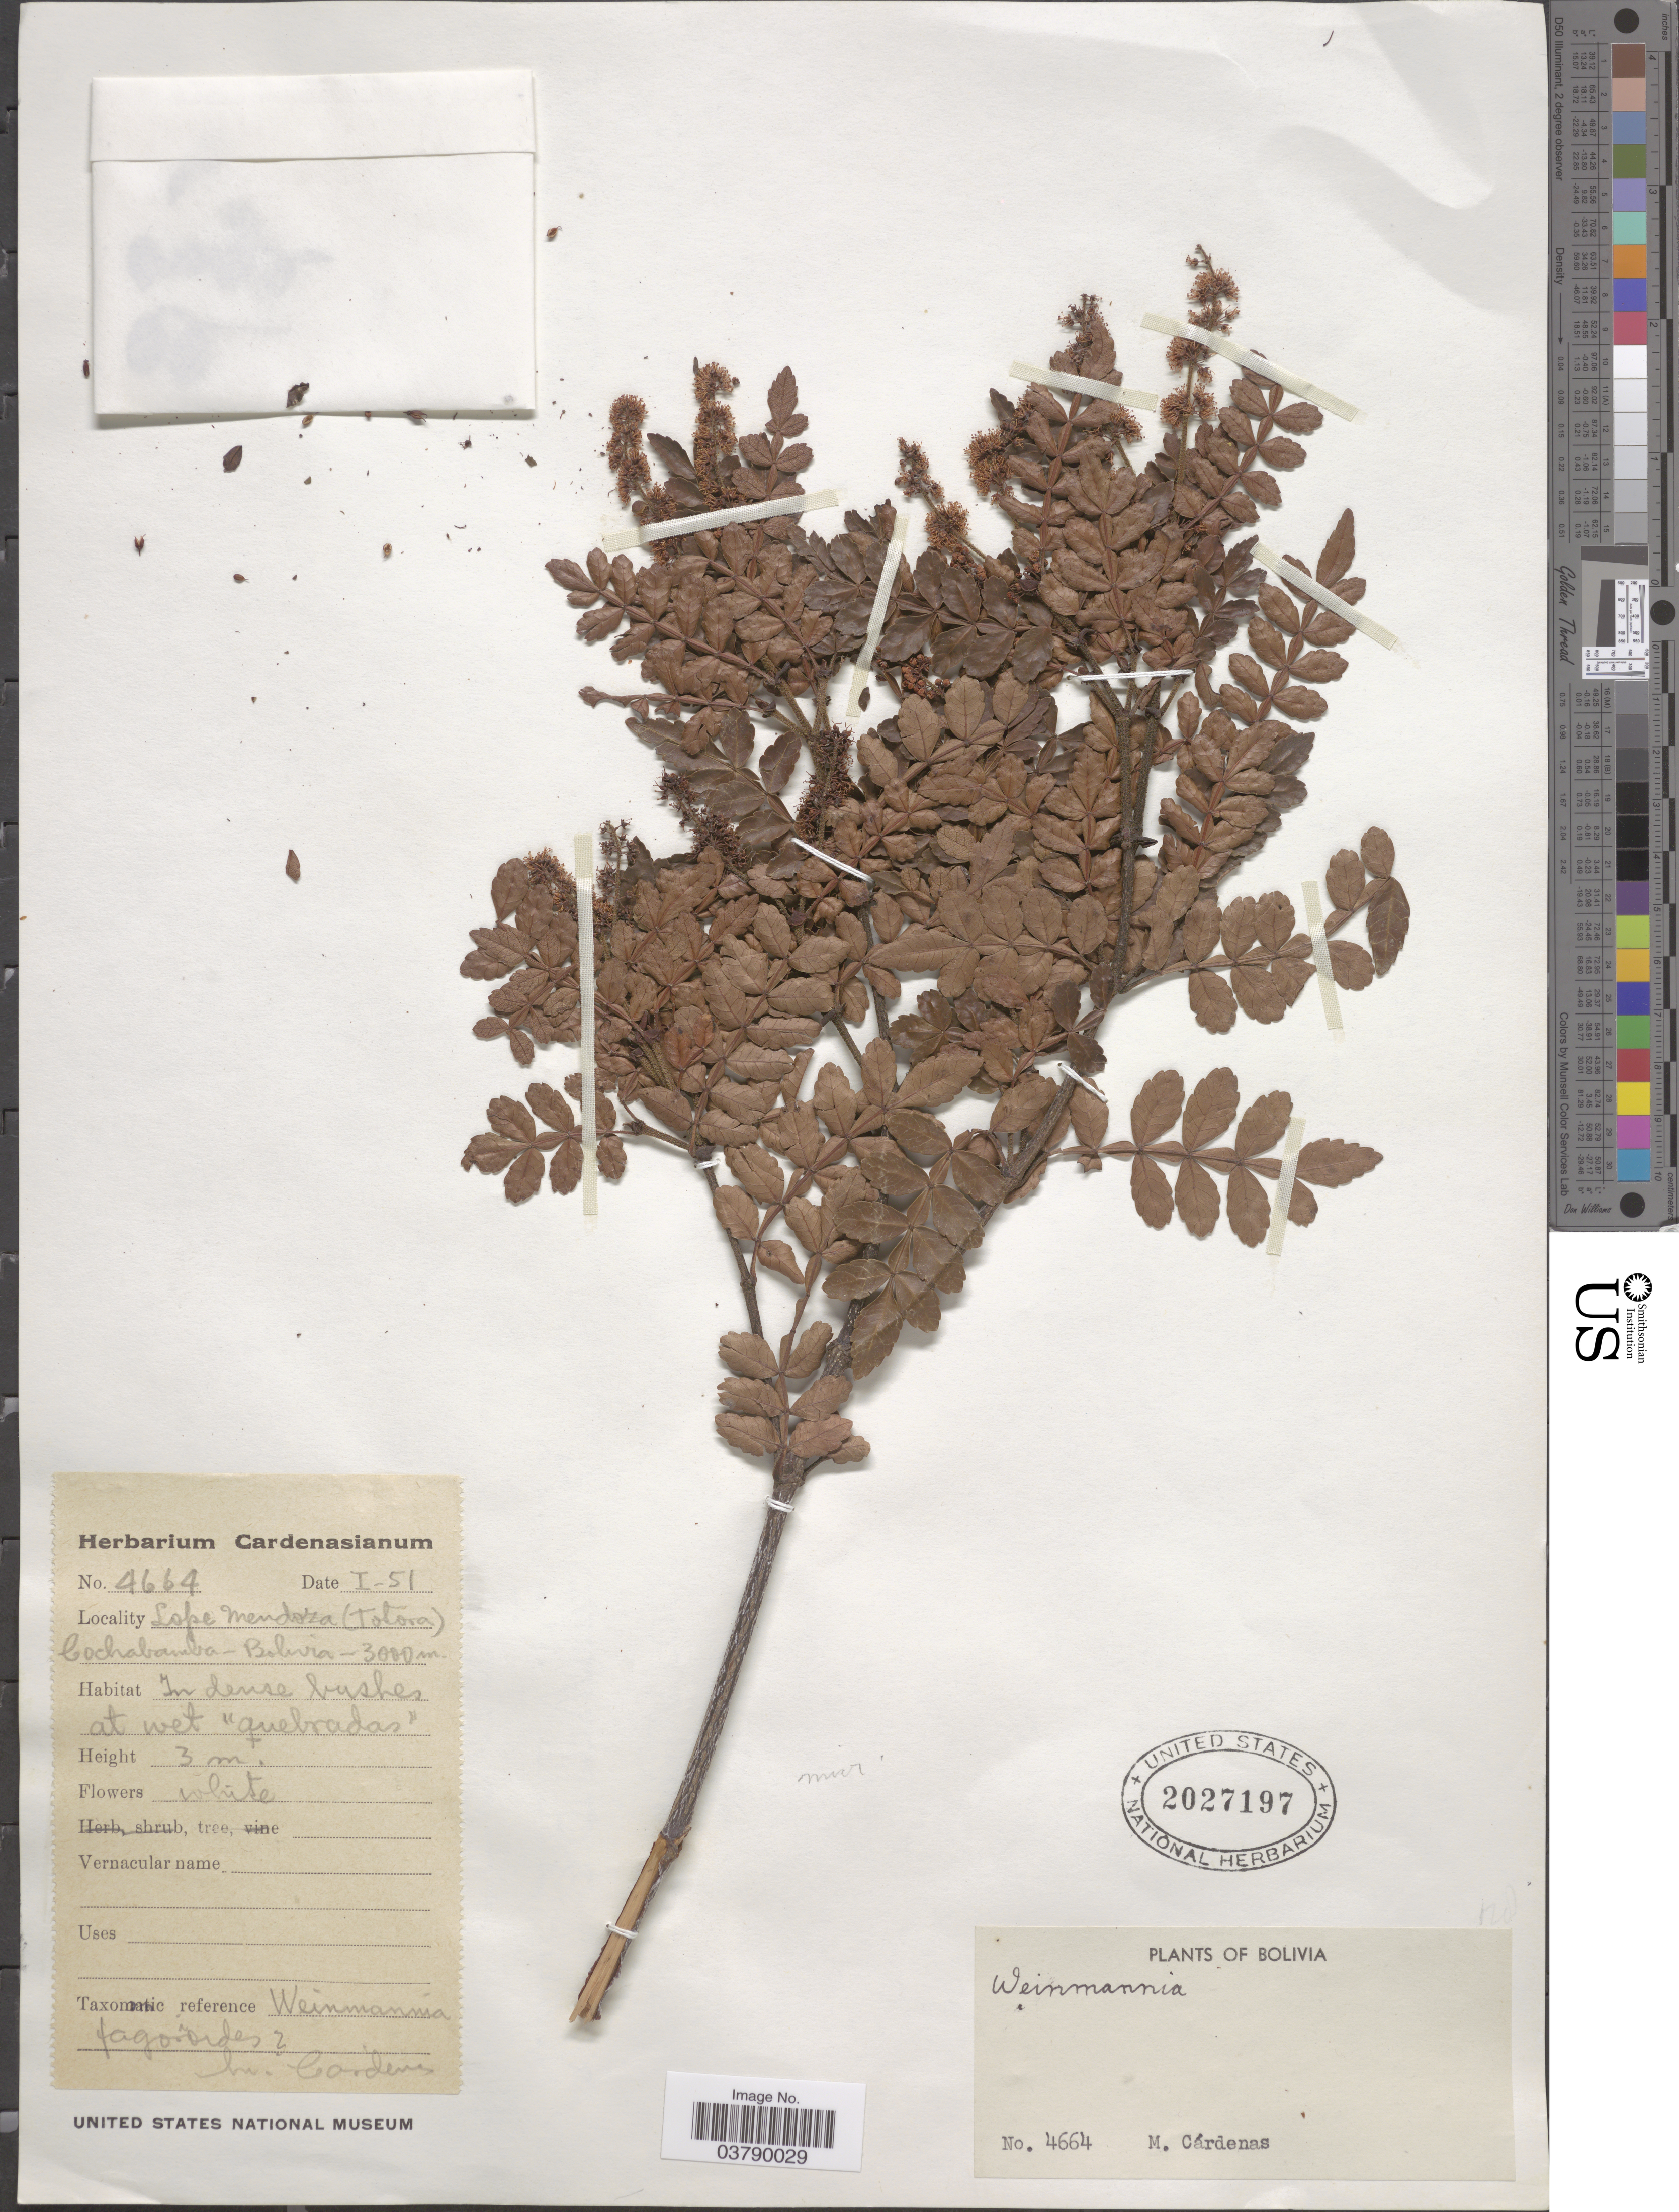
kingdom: Plantae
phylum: Tracheophyta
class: Magnoliopsida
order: Oxalidales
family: Cunoniaceae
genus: Weinmannia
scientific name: Weinmannia sp.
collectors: M. Cárdenas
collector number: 4664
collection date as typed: Transcribed d/m/y: /1/51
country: Bolivia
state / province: Cochabamba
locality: Lope Mendoza (Totora).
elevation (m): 3000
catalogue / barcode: US 2027197